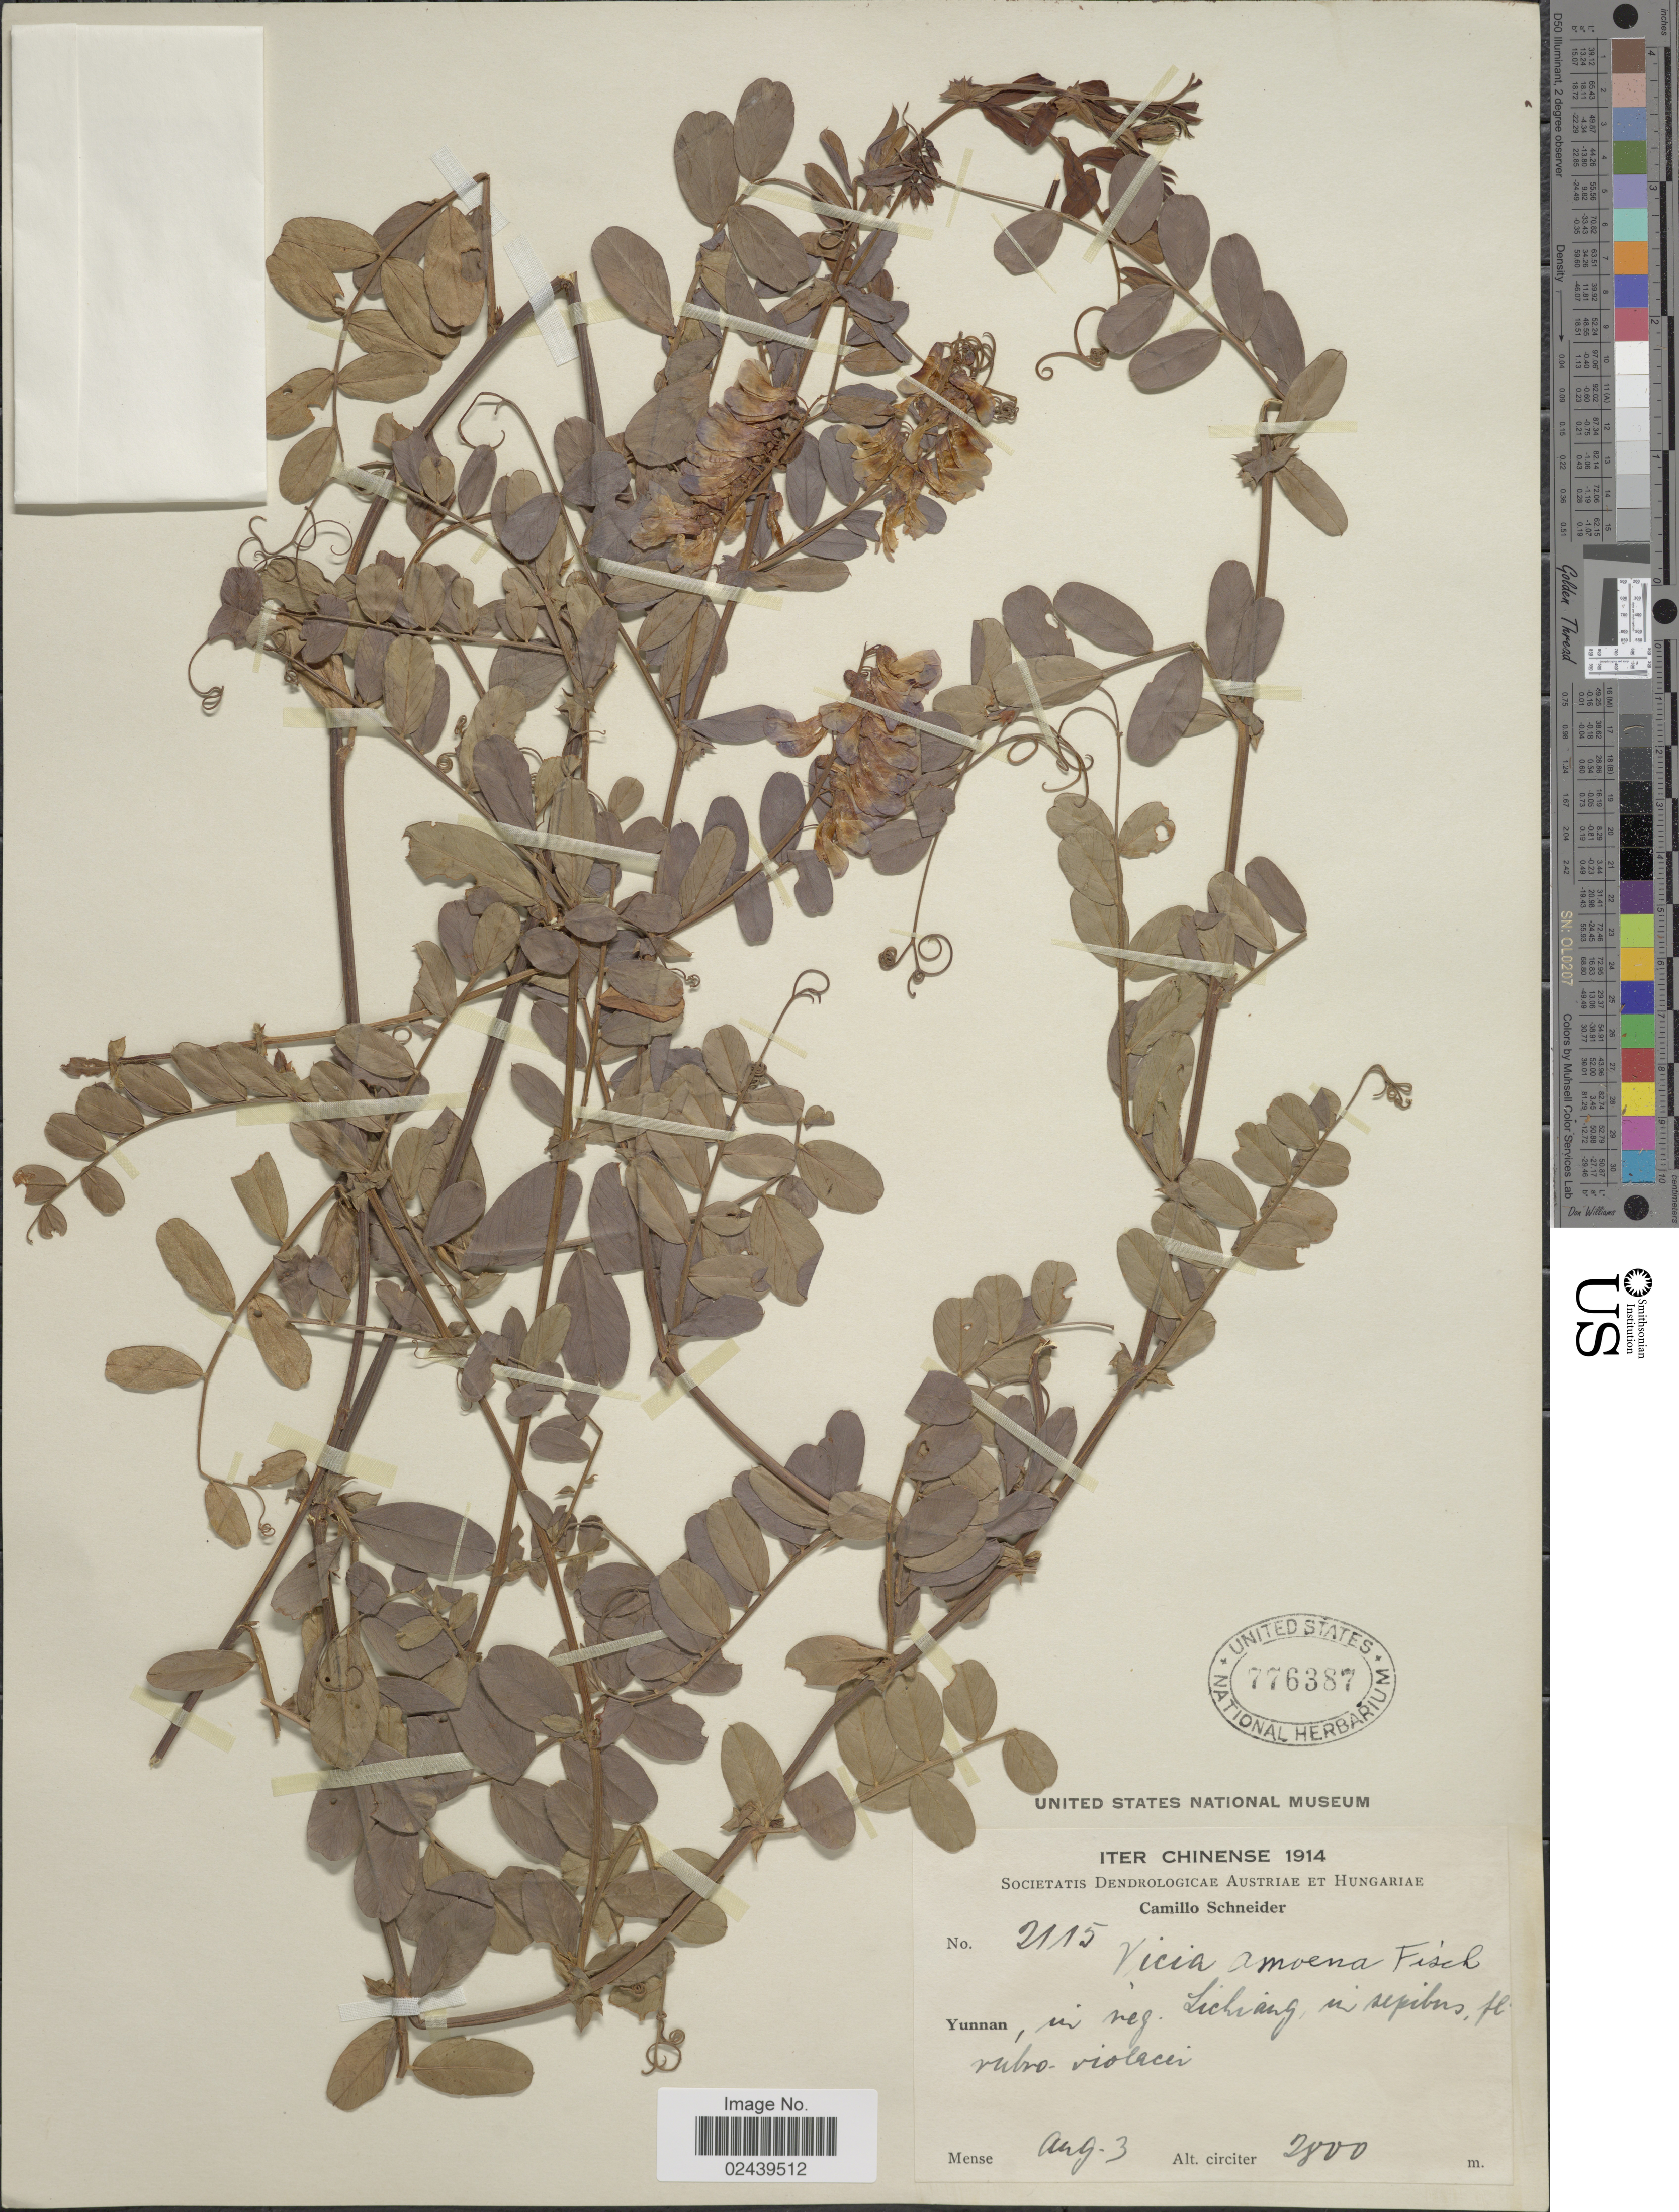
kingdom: Plantae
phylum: Tracheophyta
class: Magnoliopsida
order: Fabales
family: Fabaceae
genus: Vicia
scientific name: Vicia amoena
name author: Fisch. ex Ser.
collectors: C. K. Schneider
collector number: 2115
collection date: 1914-08-03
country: China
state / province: Yunnan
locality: Iter Chinense, in reg, Lichiang in repibus fl. rubro violacer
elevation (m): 2800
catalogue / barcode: US 776387